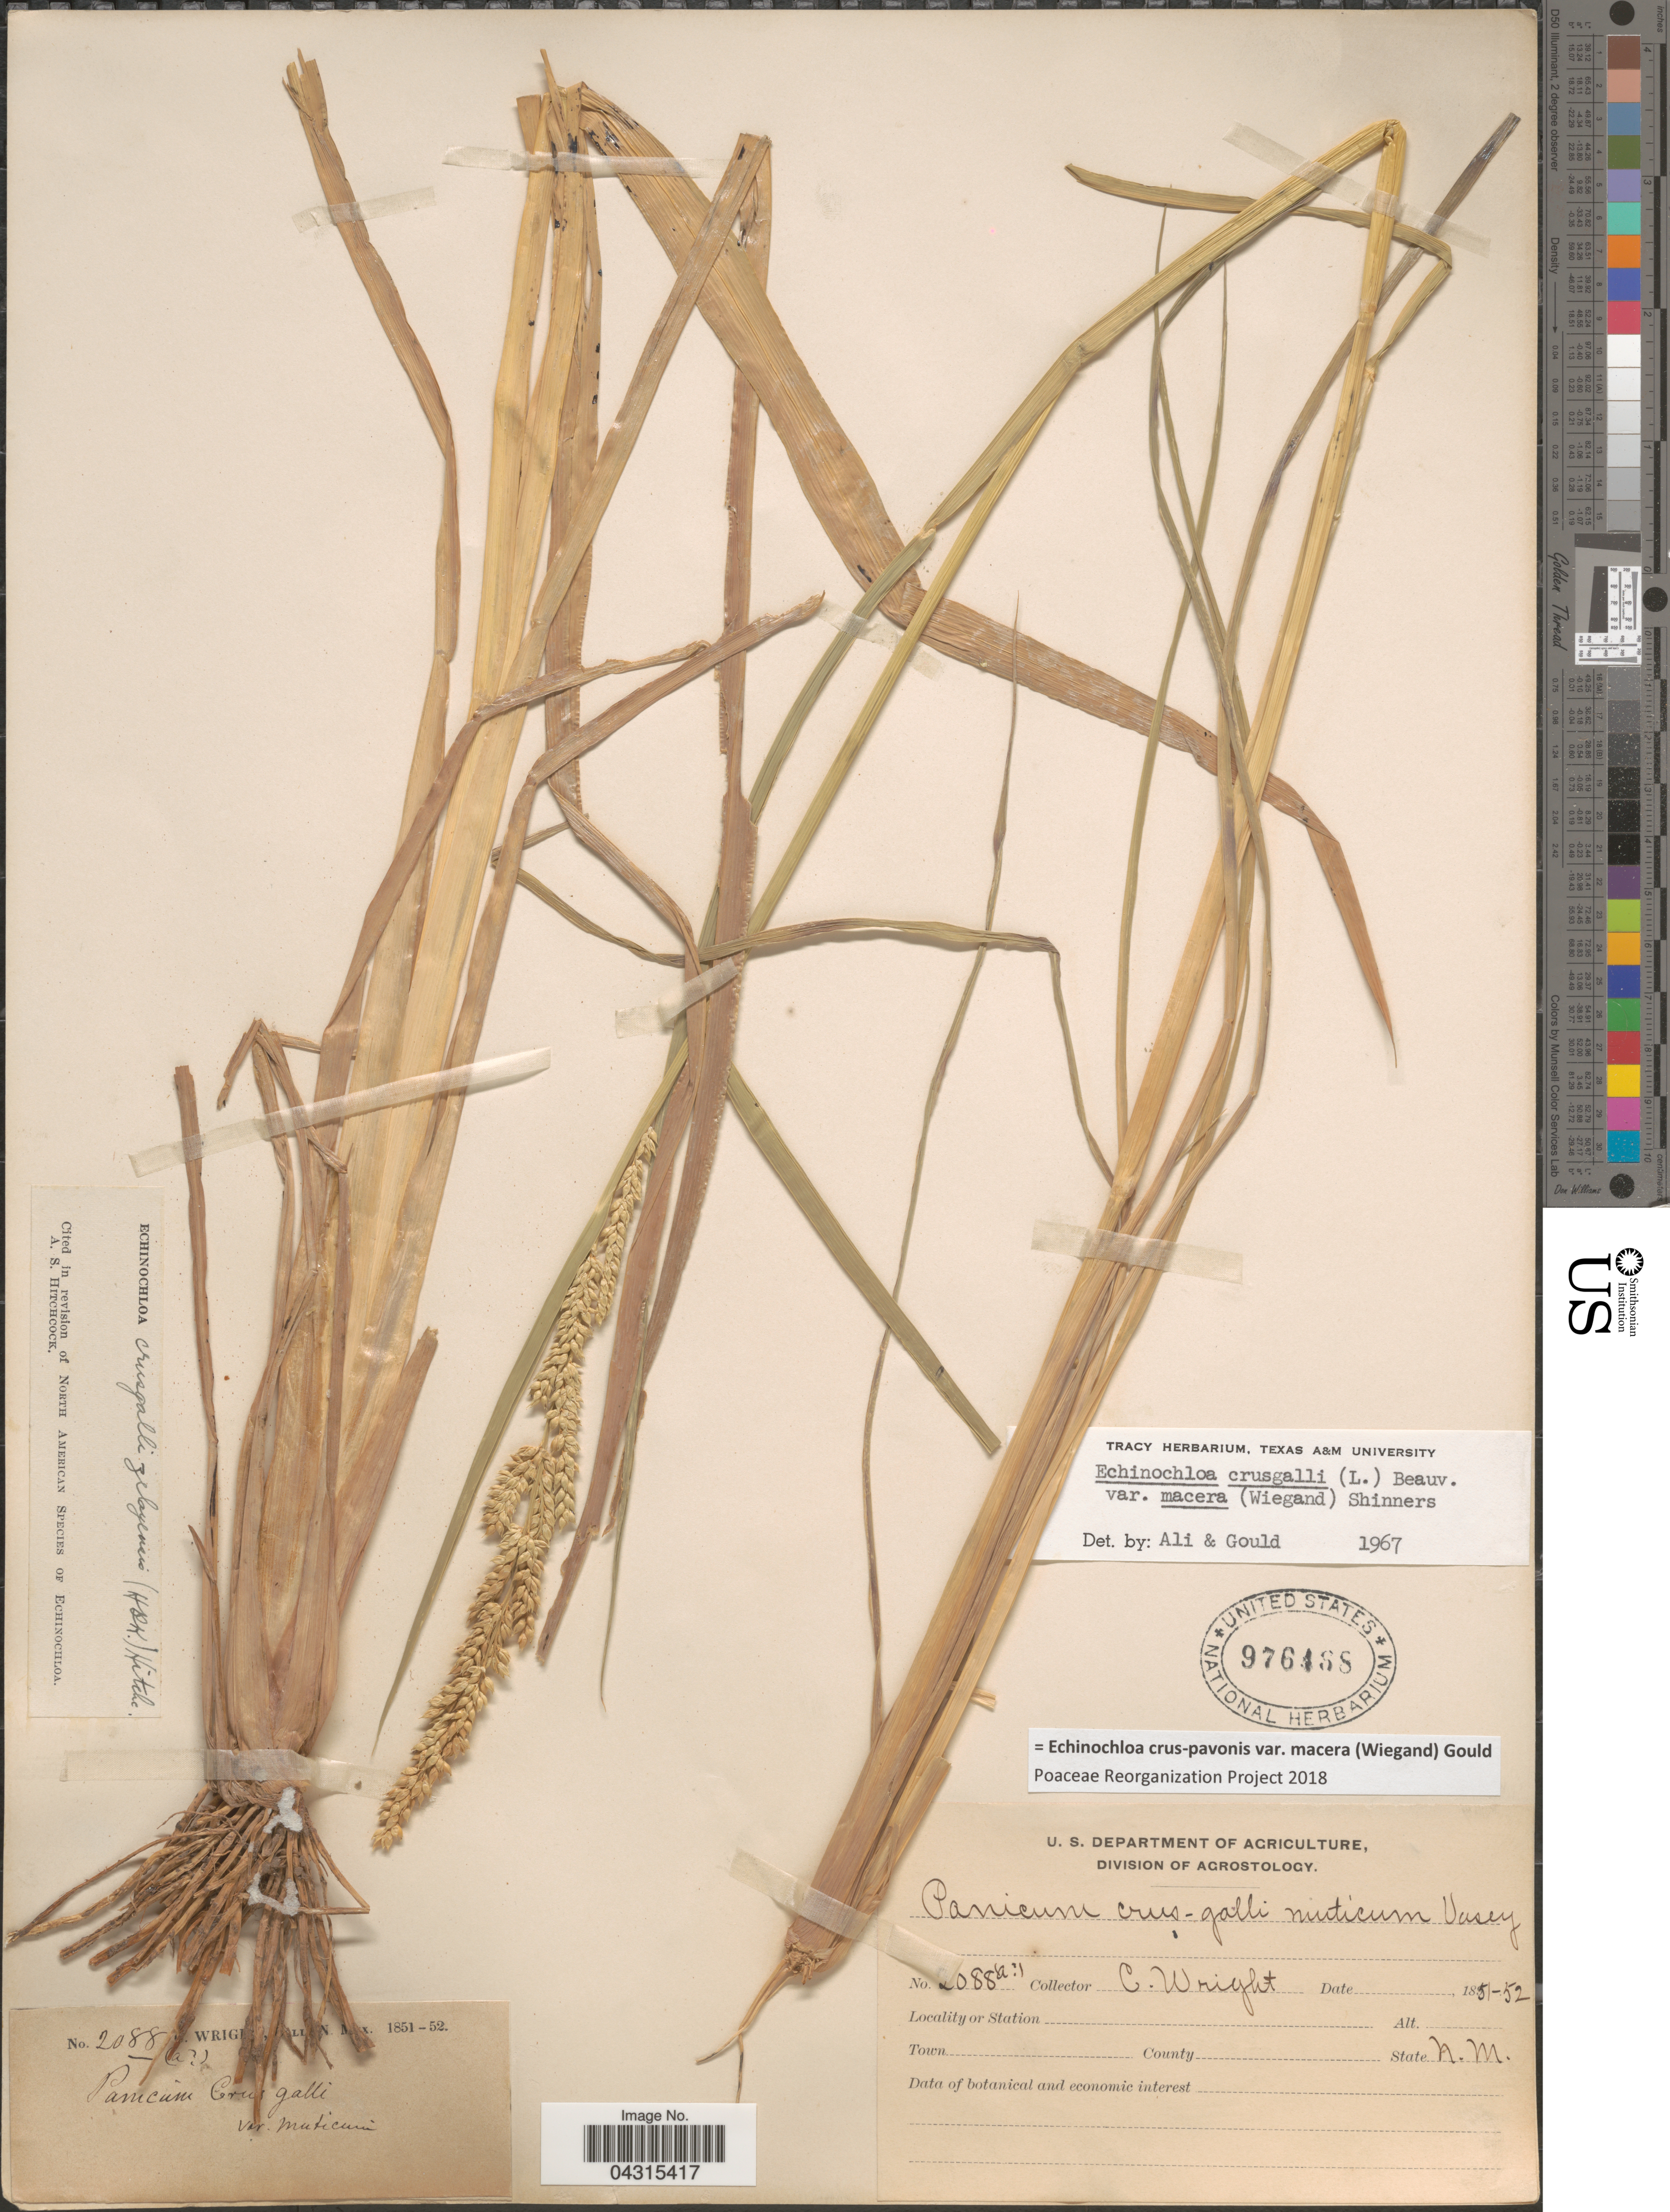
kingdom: Plantae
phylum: Tracheophyta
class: Liliopsida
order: Poales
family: Poaceae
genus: Echinochloa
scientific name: Echinochloa crus-pavonis var. macera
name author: (Wiegand) Gould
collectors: C. Wright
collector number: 2088a:1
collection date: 1851/1852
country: United States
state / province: New Mexico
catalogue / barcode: US 976488